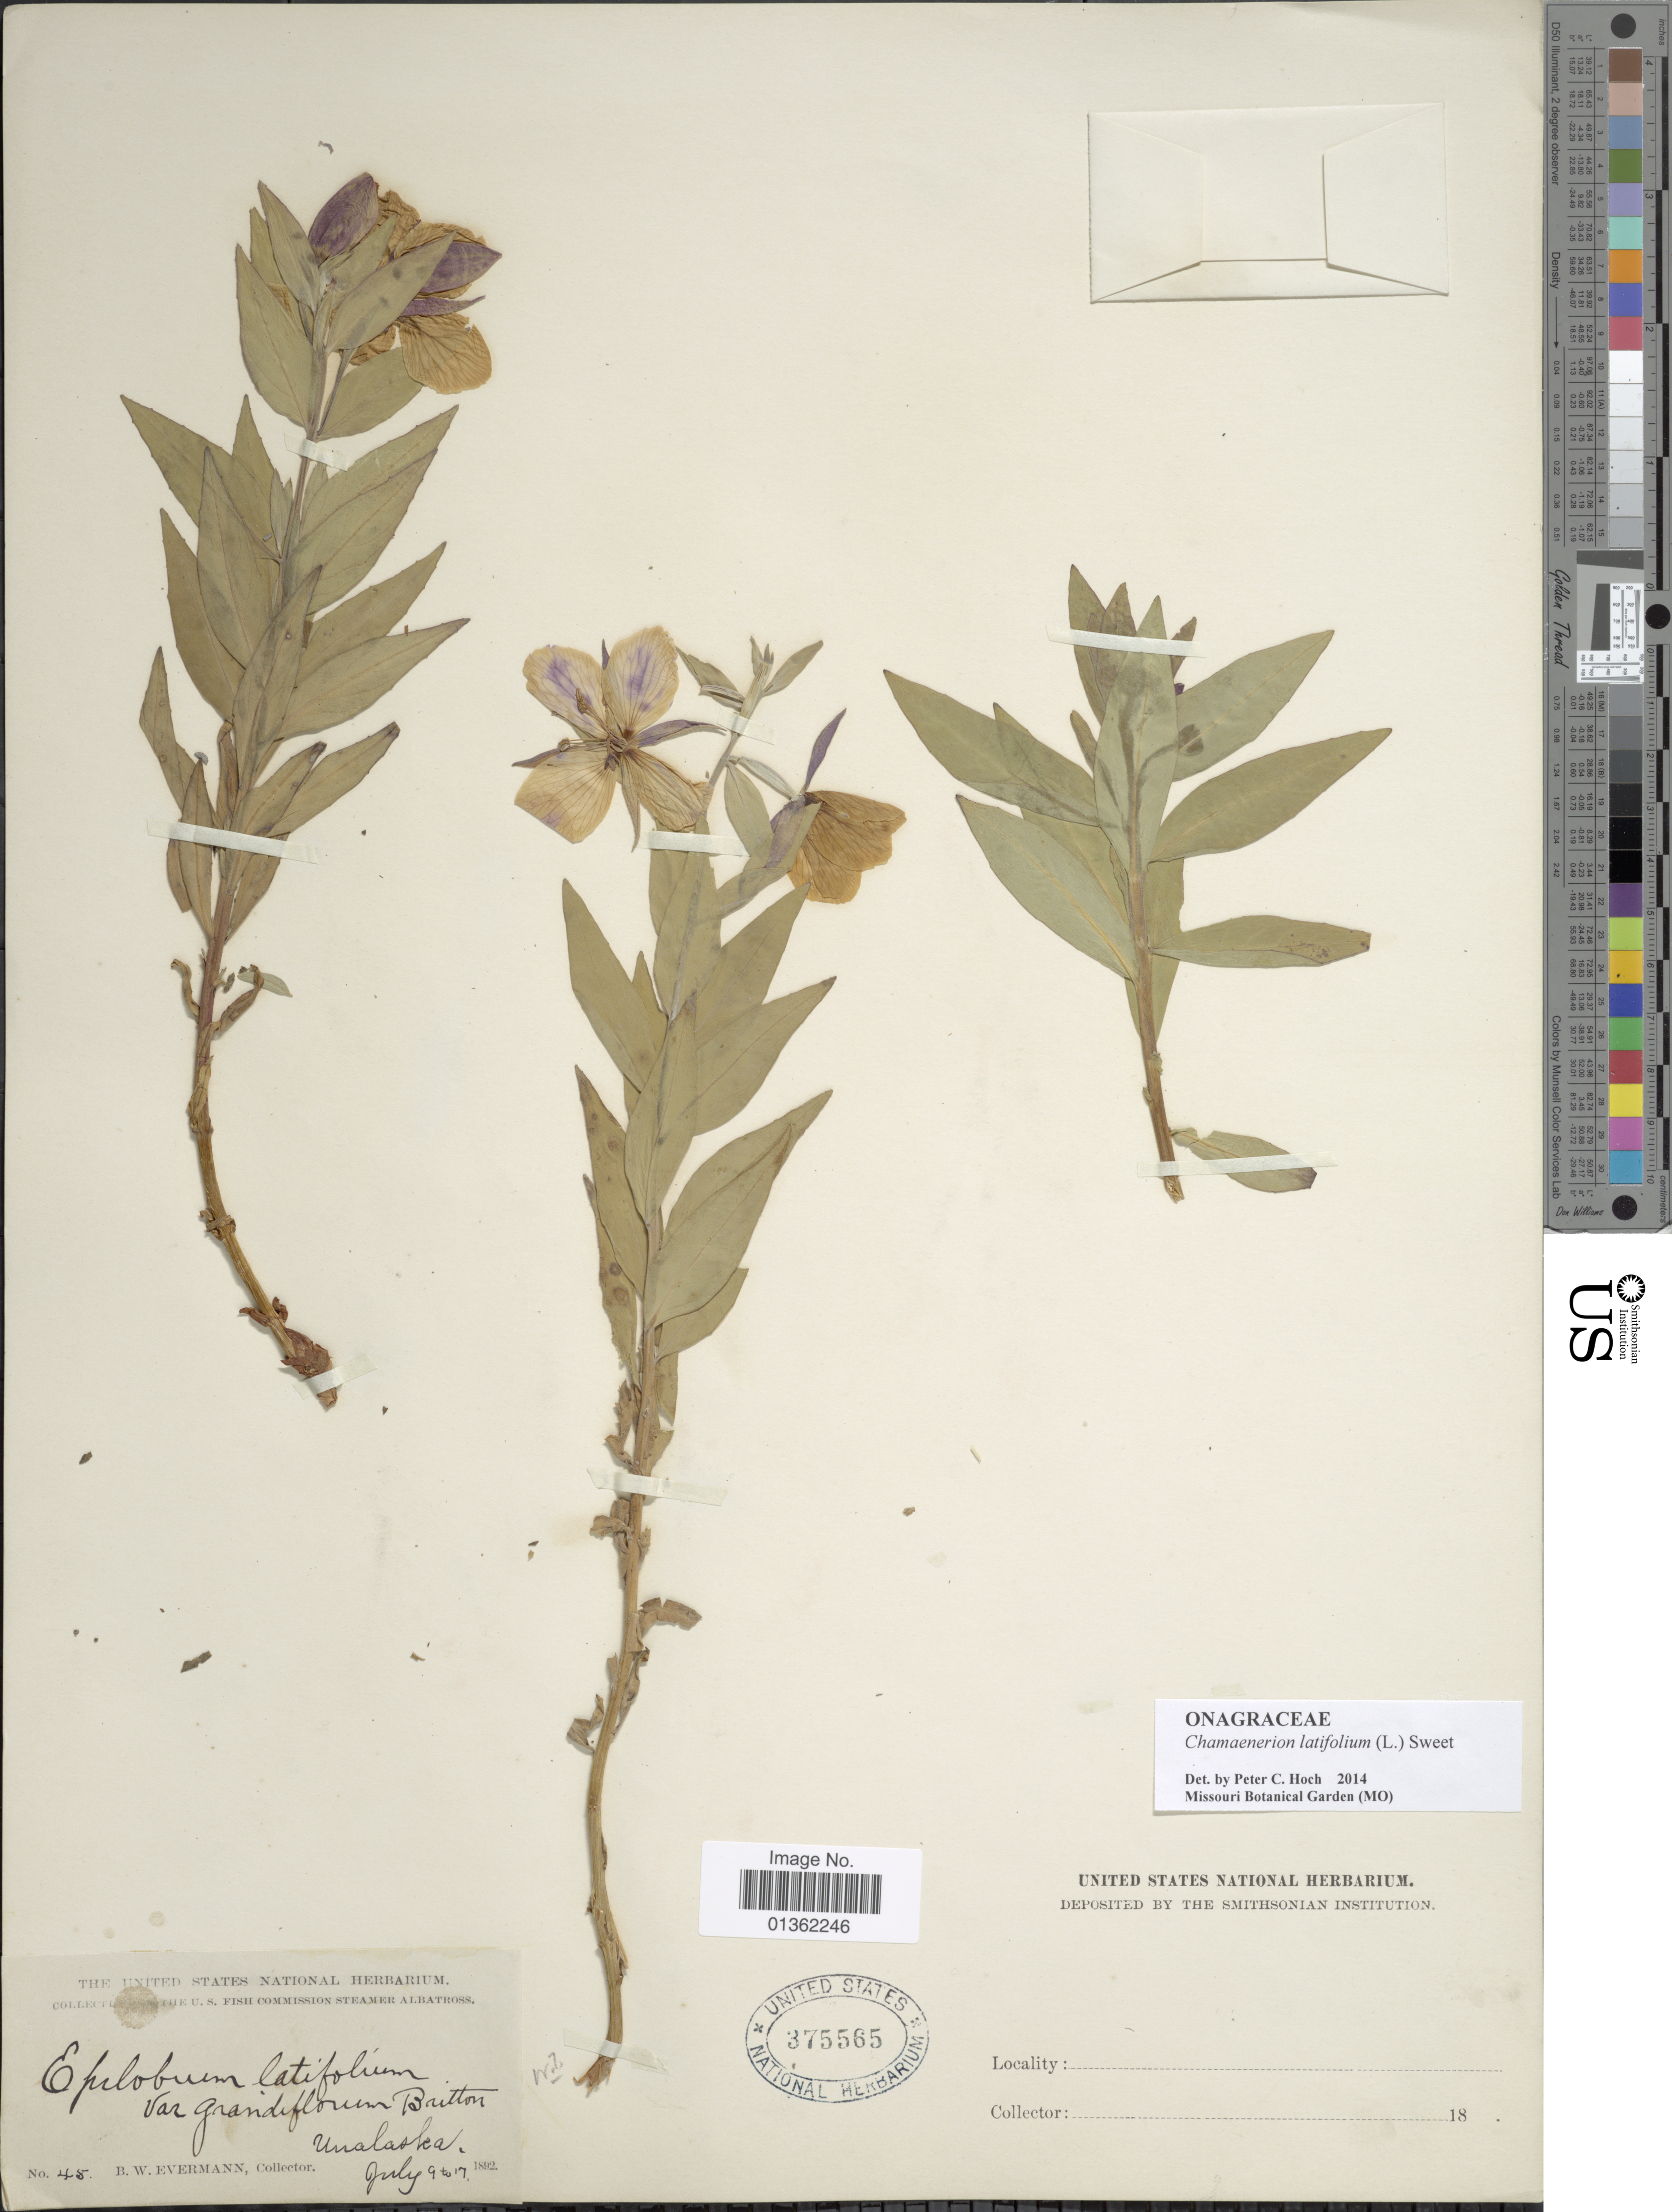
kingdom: Plantae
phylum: Tracheophyta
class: Magnoliopsida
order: Myrtales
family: Onagraceae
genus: Chamaenerion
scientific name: Chamaenerion latifolium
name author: (L.) Th. Fr. & Lange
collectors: B. W. Evermann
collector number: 45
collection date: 1892-07-09/1892-07-17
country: United States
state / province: Alaska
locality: Unalaska.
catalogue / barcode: US 375565